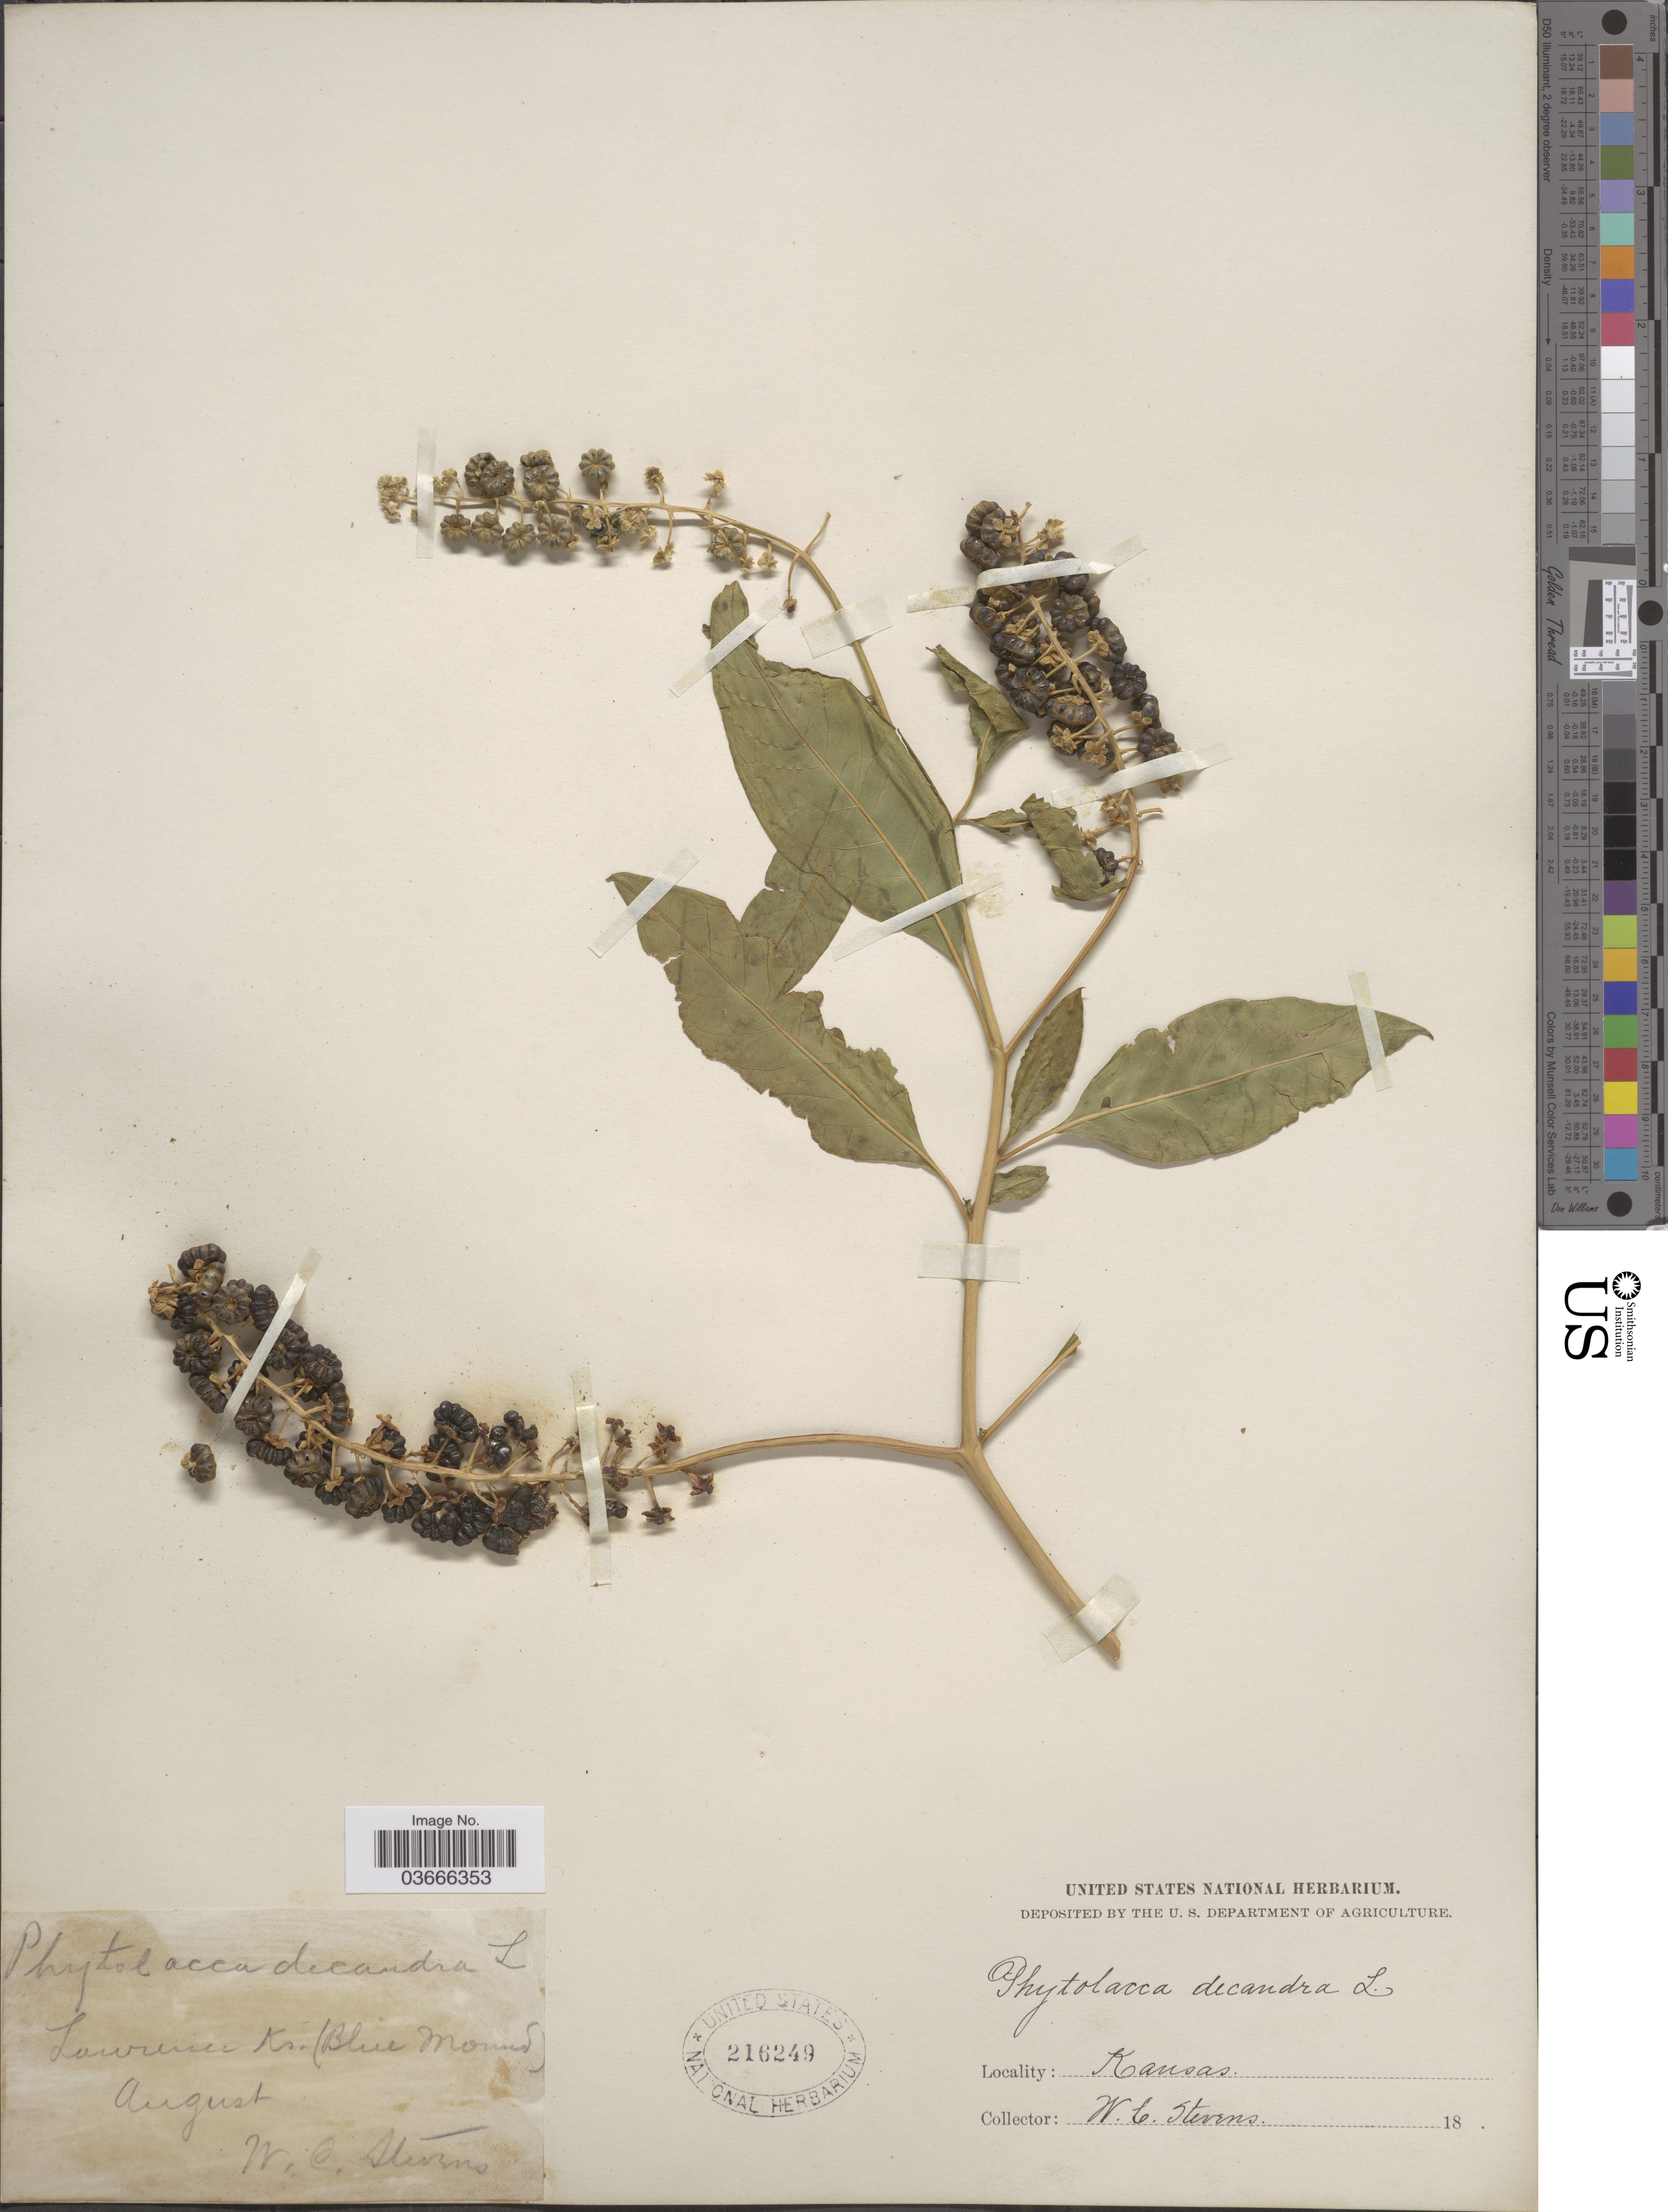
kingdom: Plantae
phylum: Tracheophyta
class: Magnoliopsida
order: Caryophyllales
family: Phytolaccaceae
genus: Phytolacca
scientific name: Phytolacca americana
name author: L.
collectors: W. C. Stevens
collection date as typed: August 18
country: United States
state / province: Kansas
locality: Lawrence Ks. (Blue Mound).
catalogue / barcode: US 216249